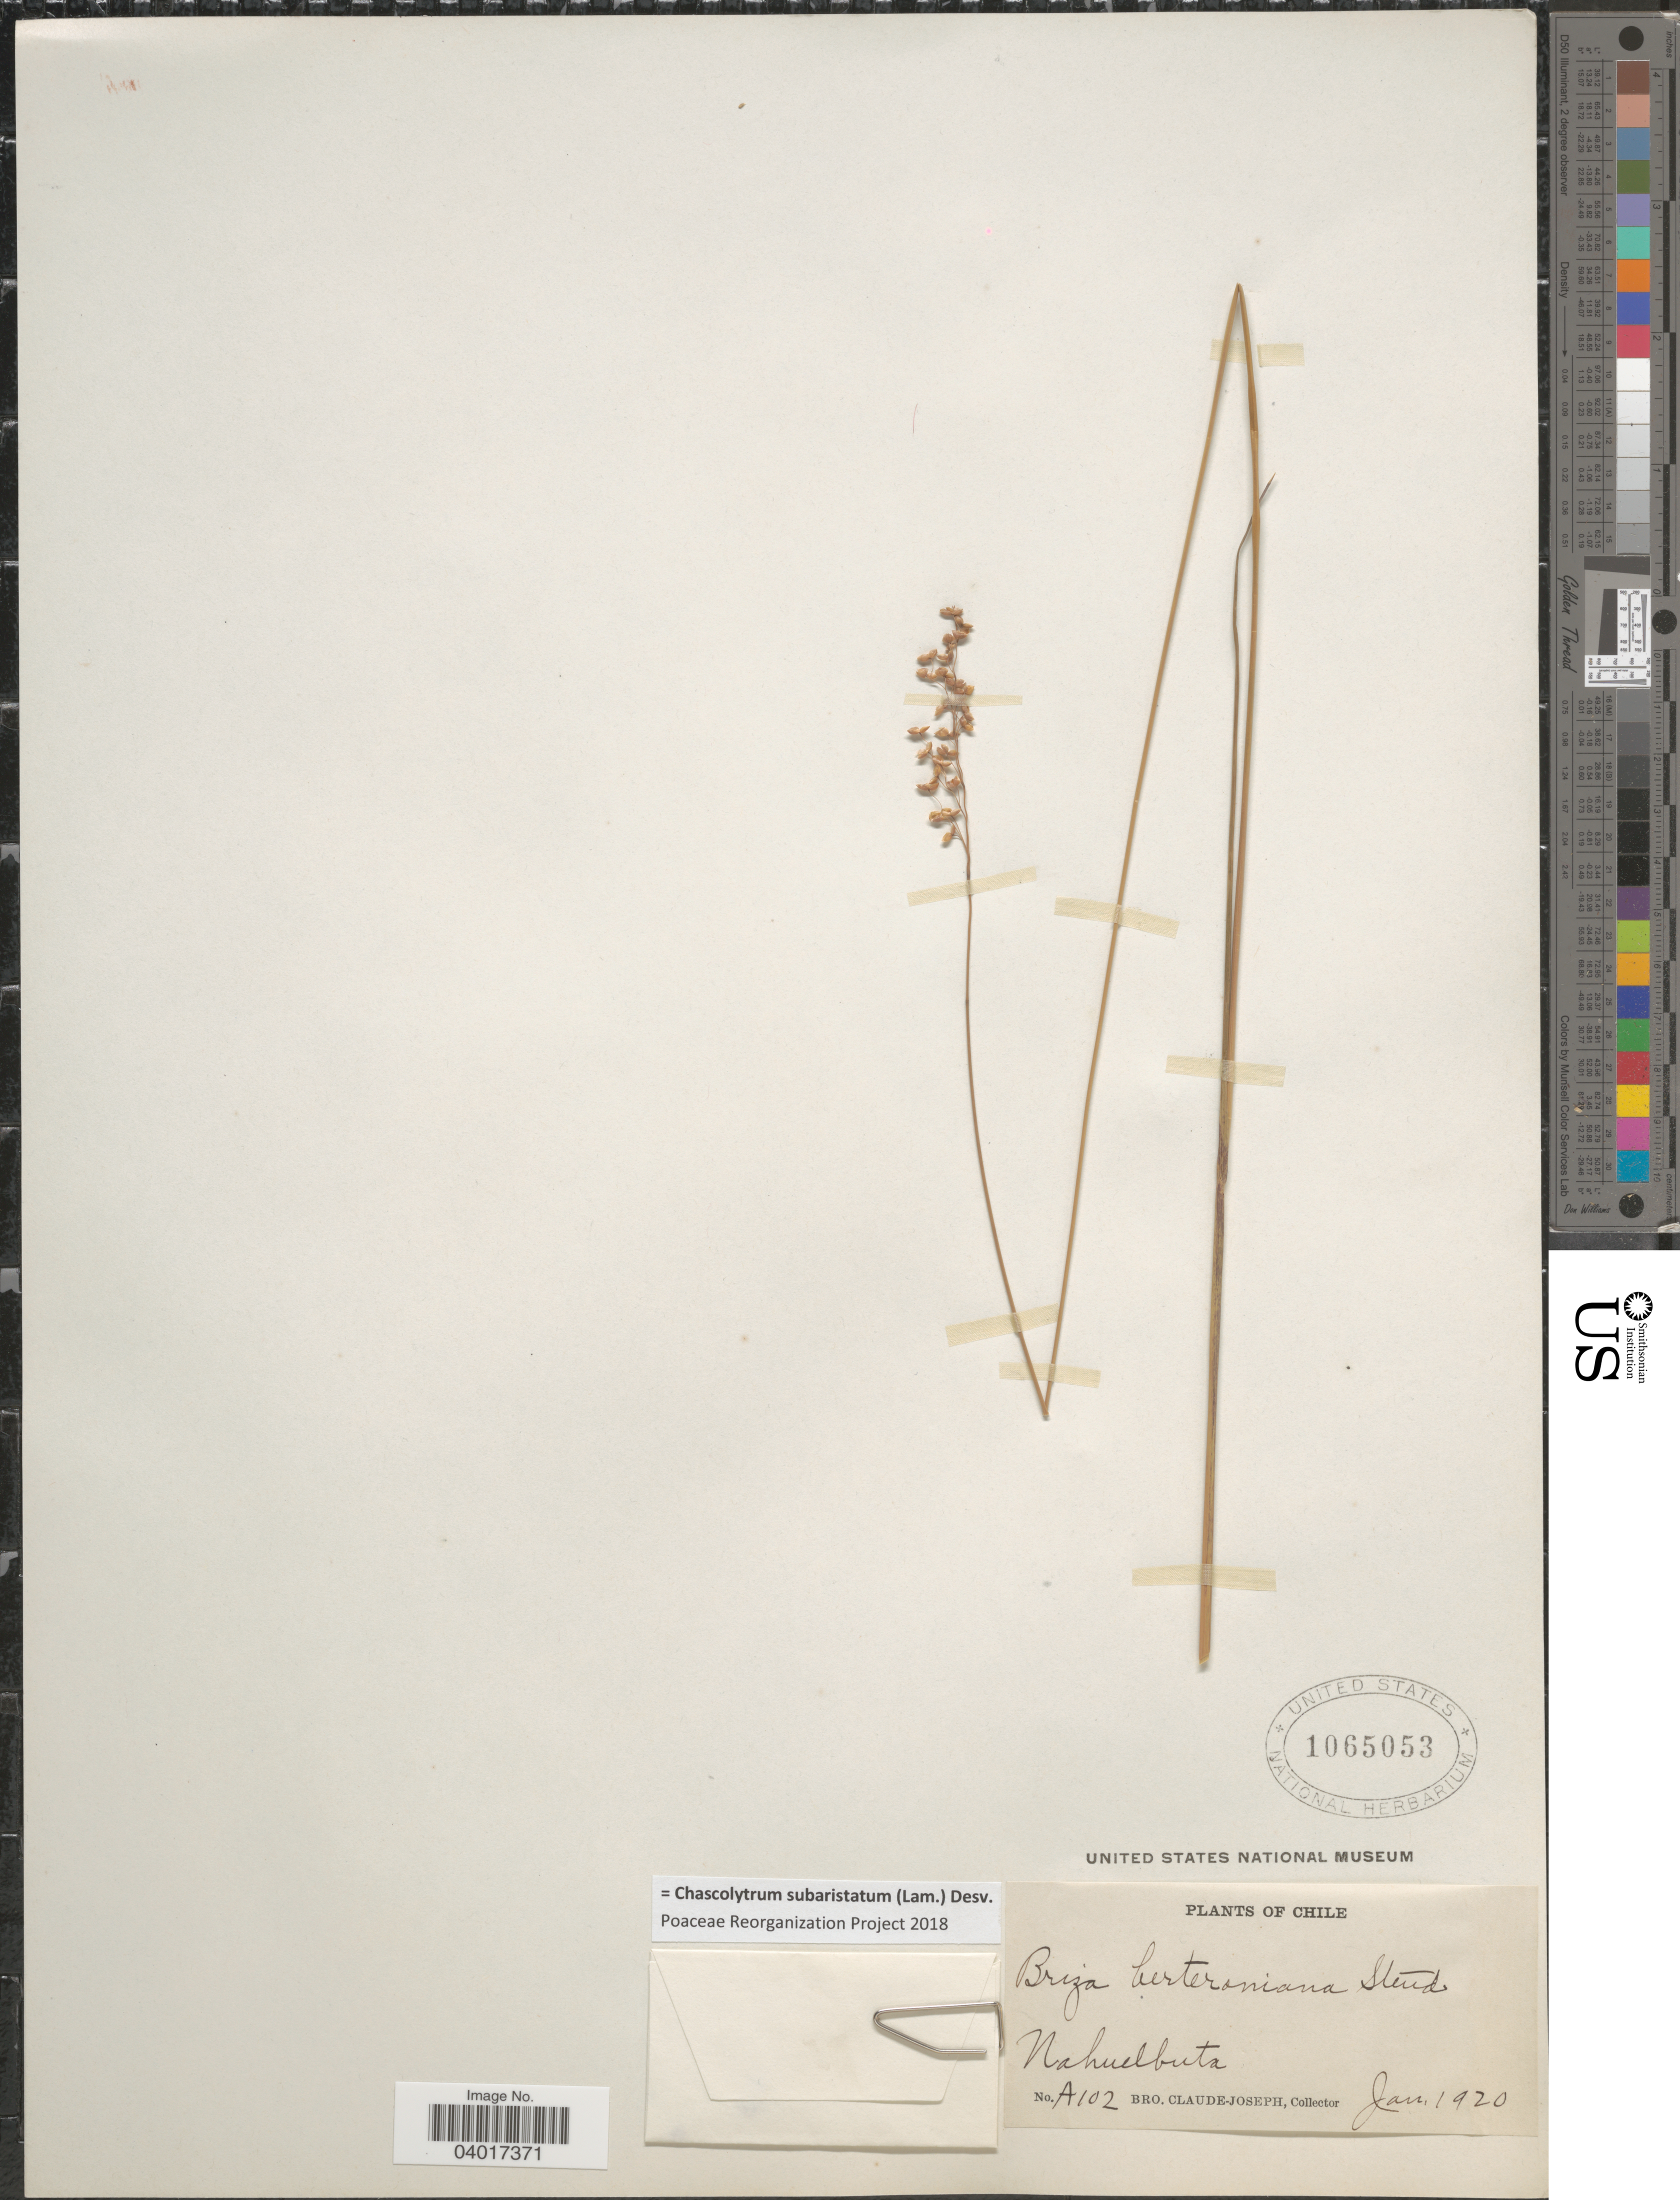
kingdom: Plantae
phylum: Tracheophyta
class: Liliopsida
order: Poales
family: Poaceae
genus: Chascolytrum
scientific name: Chascolytrum subaristatum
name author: (Lam.) Desv.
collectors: Bro. Claude-Joseph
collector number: A102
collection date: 1920-01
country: Chile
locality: Nahuelbuta.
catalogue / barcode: US 1065053